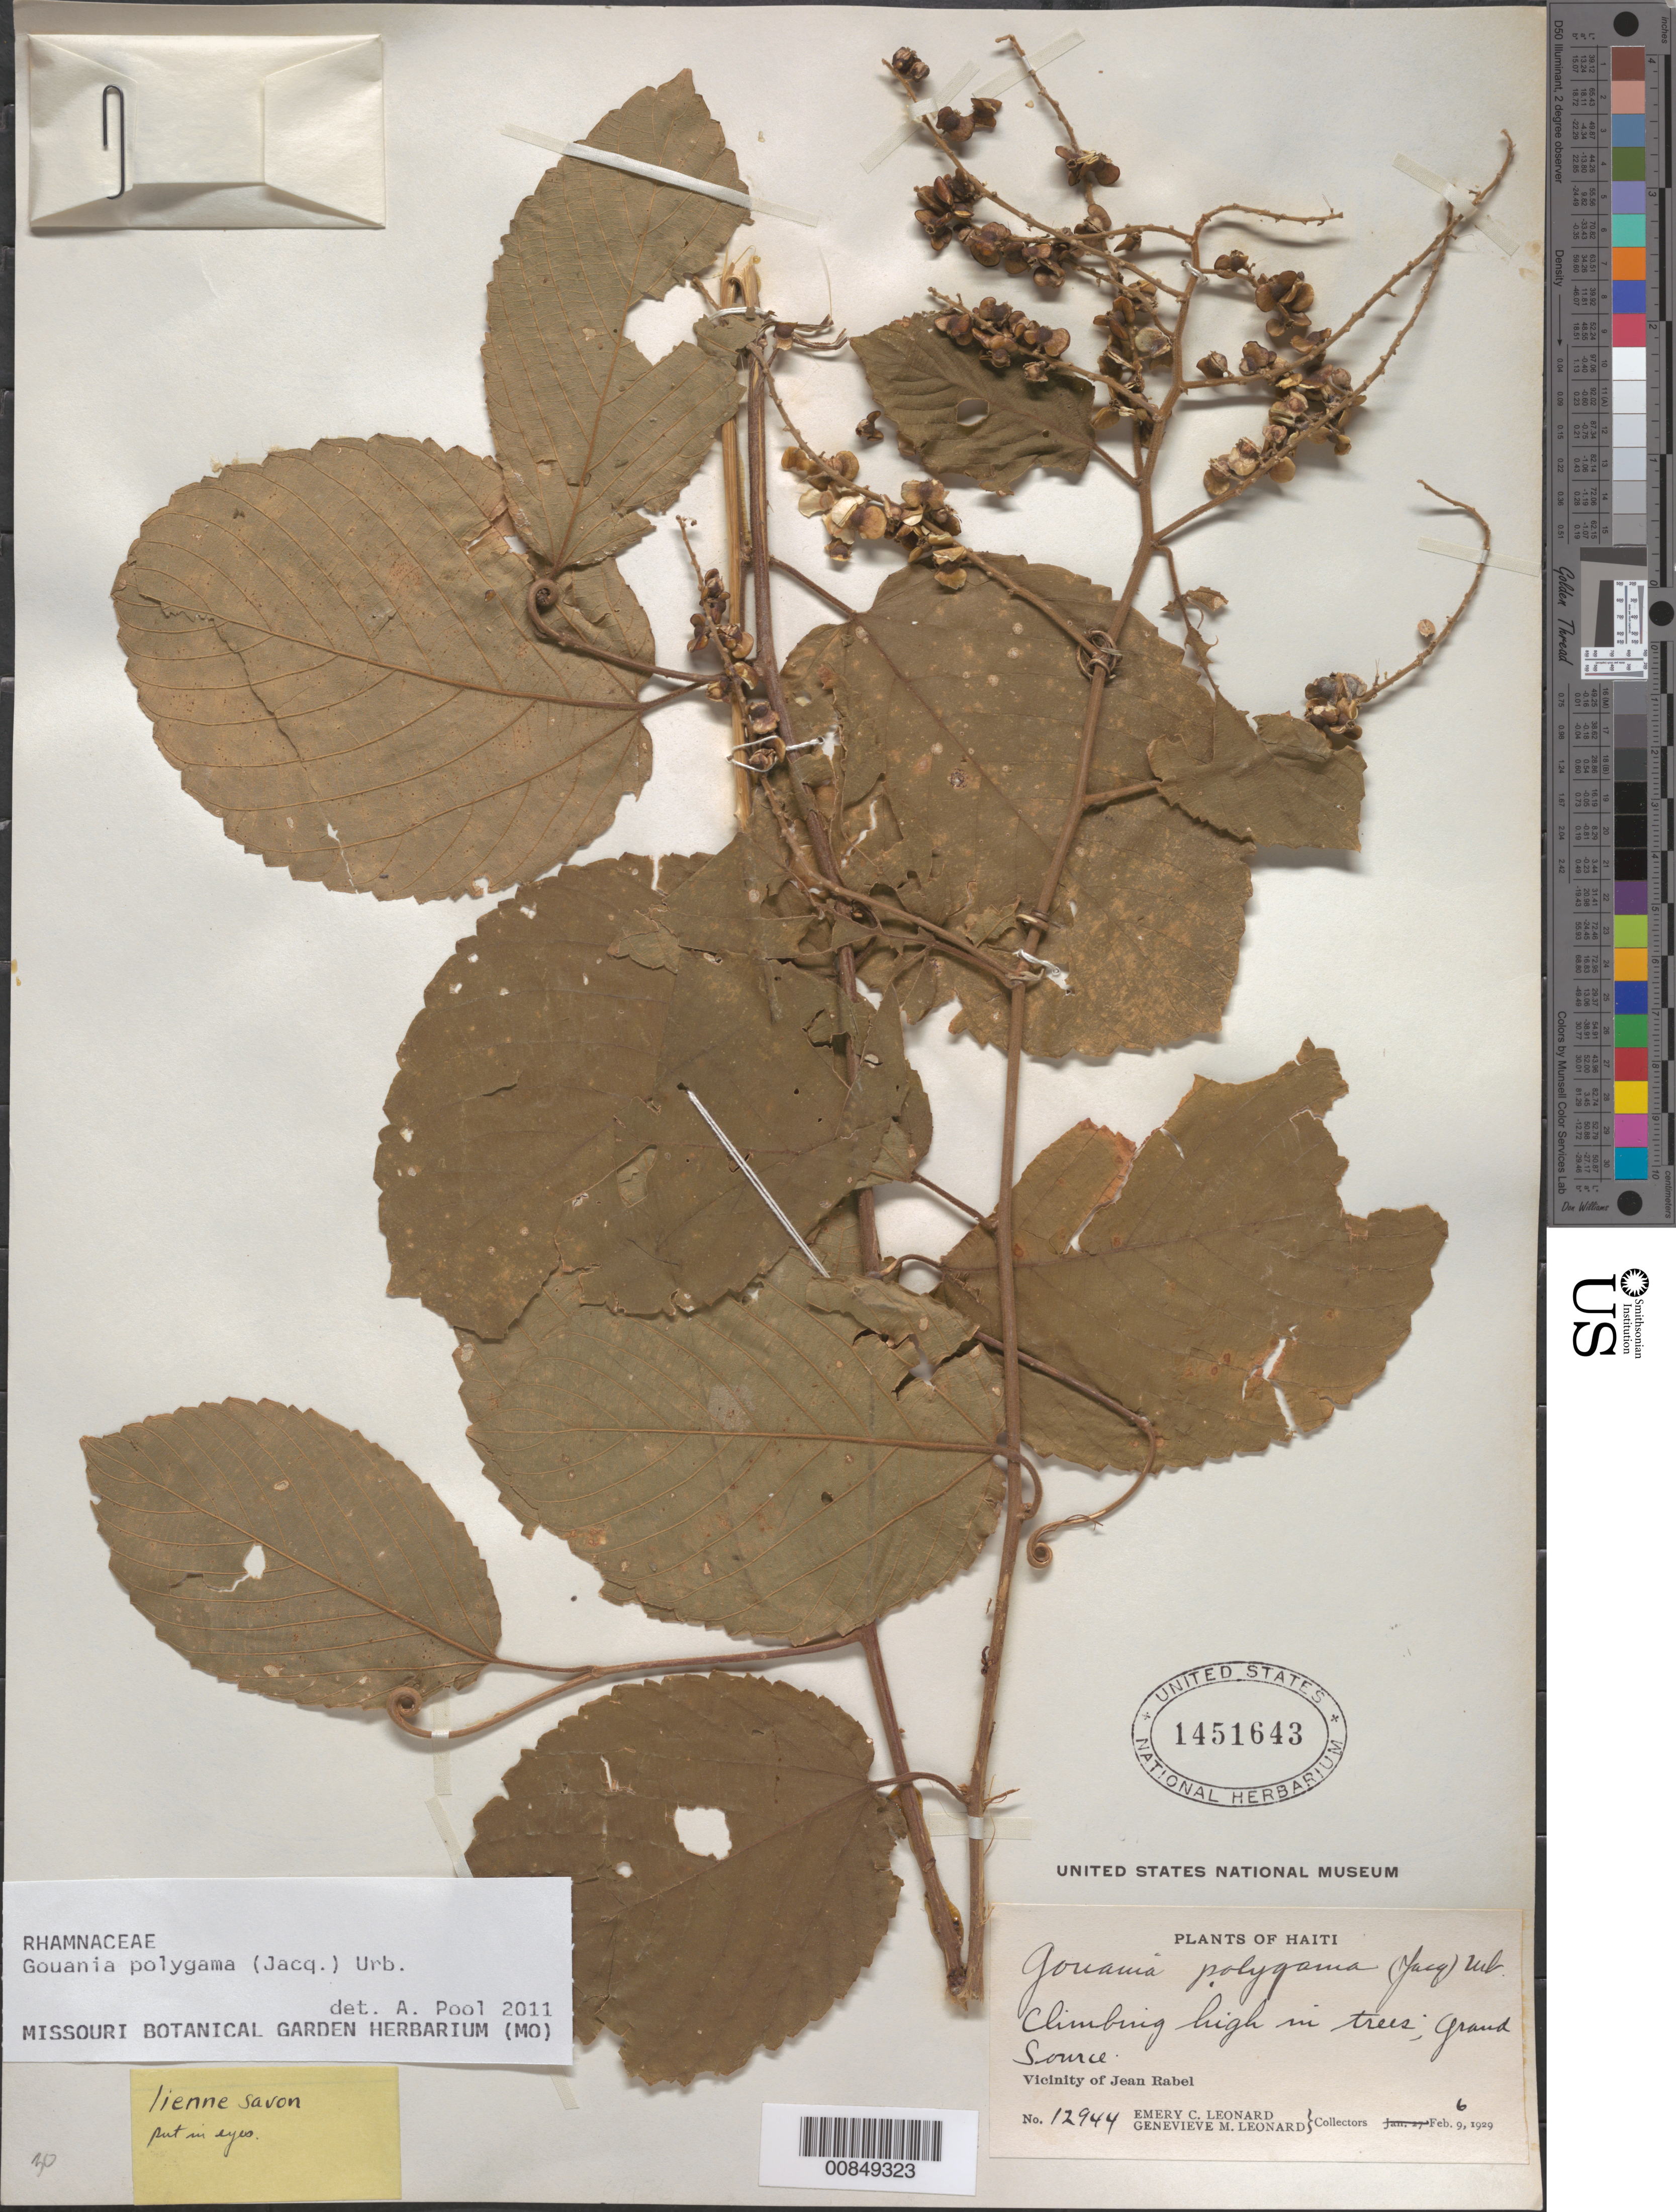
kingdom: Plantae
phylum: Tracheophyta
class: Magnoliopsida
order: Rosales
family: Rhamnaceae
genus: Gouania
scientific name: Gouania polygama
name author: (Jacq.) Urb.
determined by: Pool, A., (MO), Missouri Botanical Garden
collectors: E. C. Leonard & G. M. Leonard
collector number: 12944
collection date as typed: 06 Feb 1929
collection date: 1929-02-06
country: Haiti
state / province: Nord-Ouest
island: Hispaniola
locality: Vicinity of Jean Rabel, Grand Source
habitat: High in trees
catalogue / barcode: US 1451643